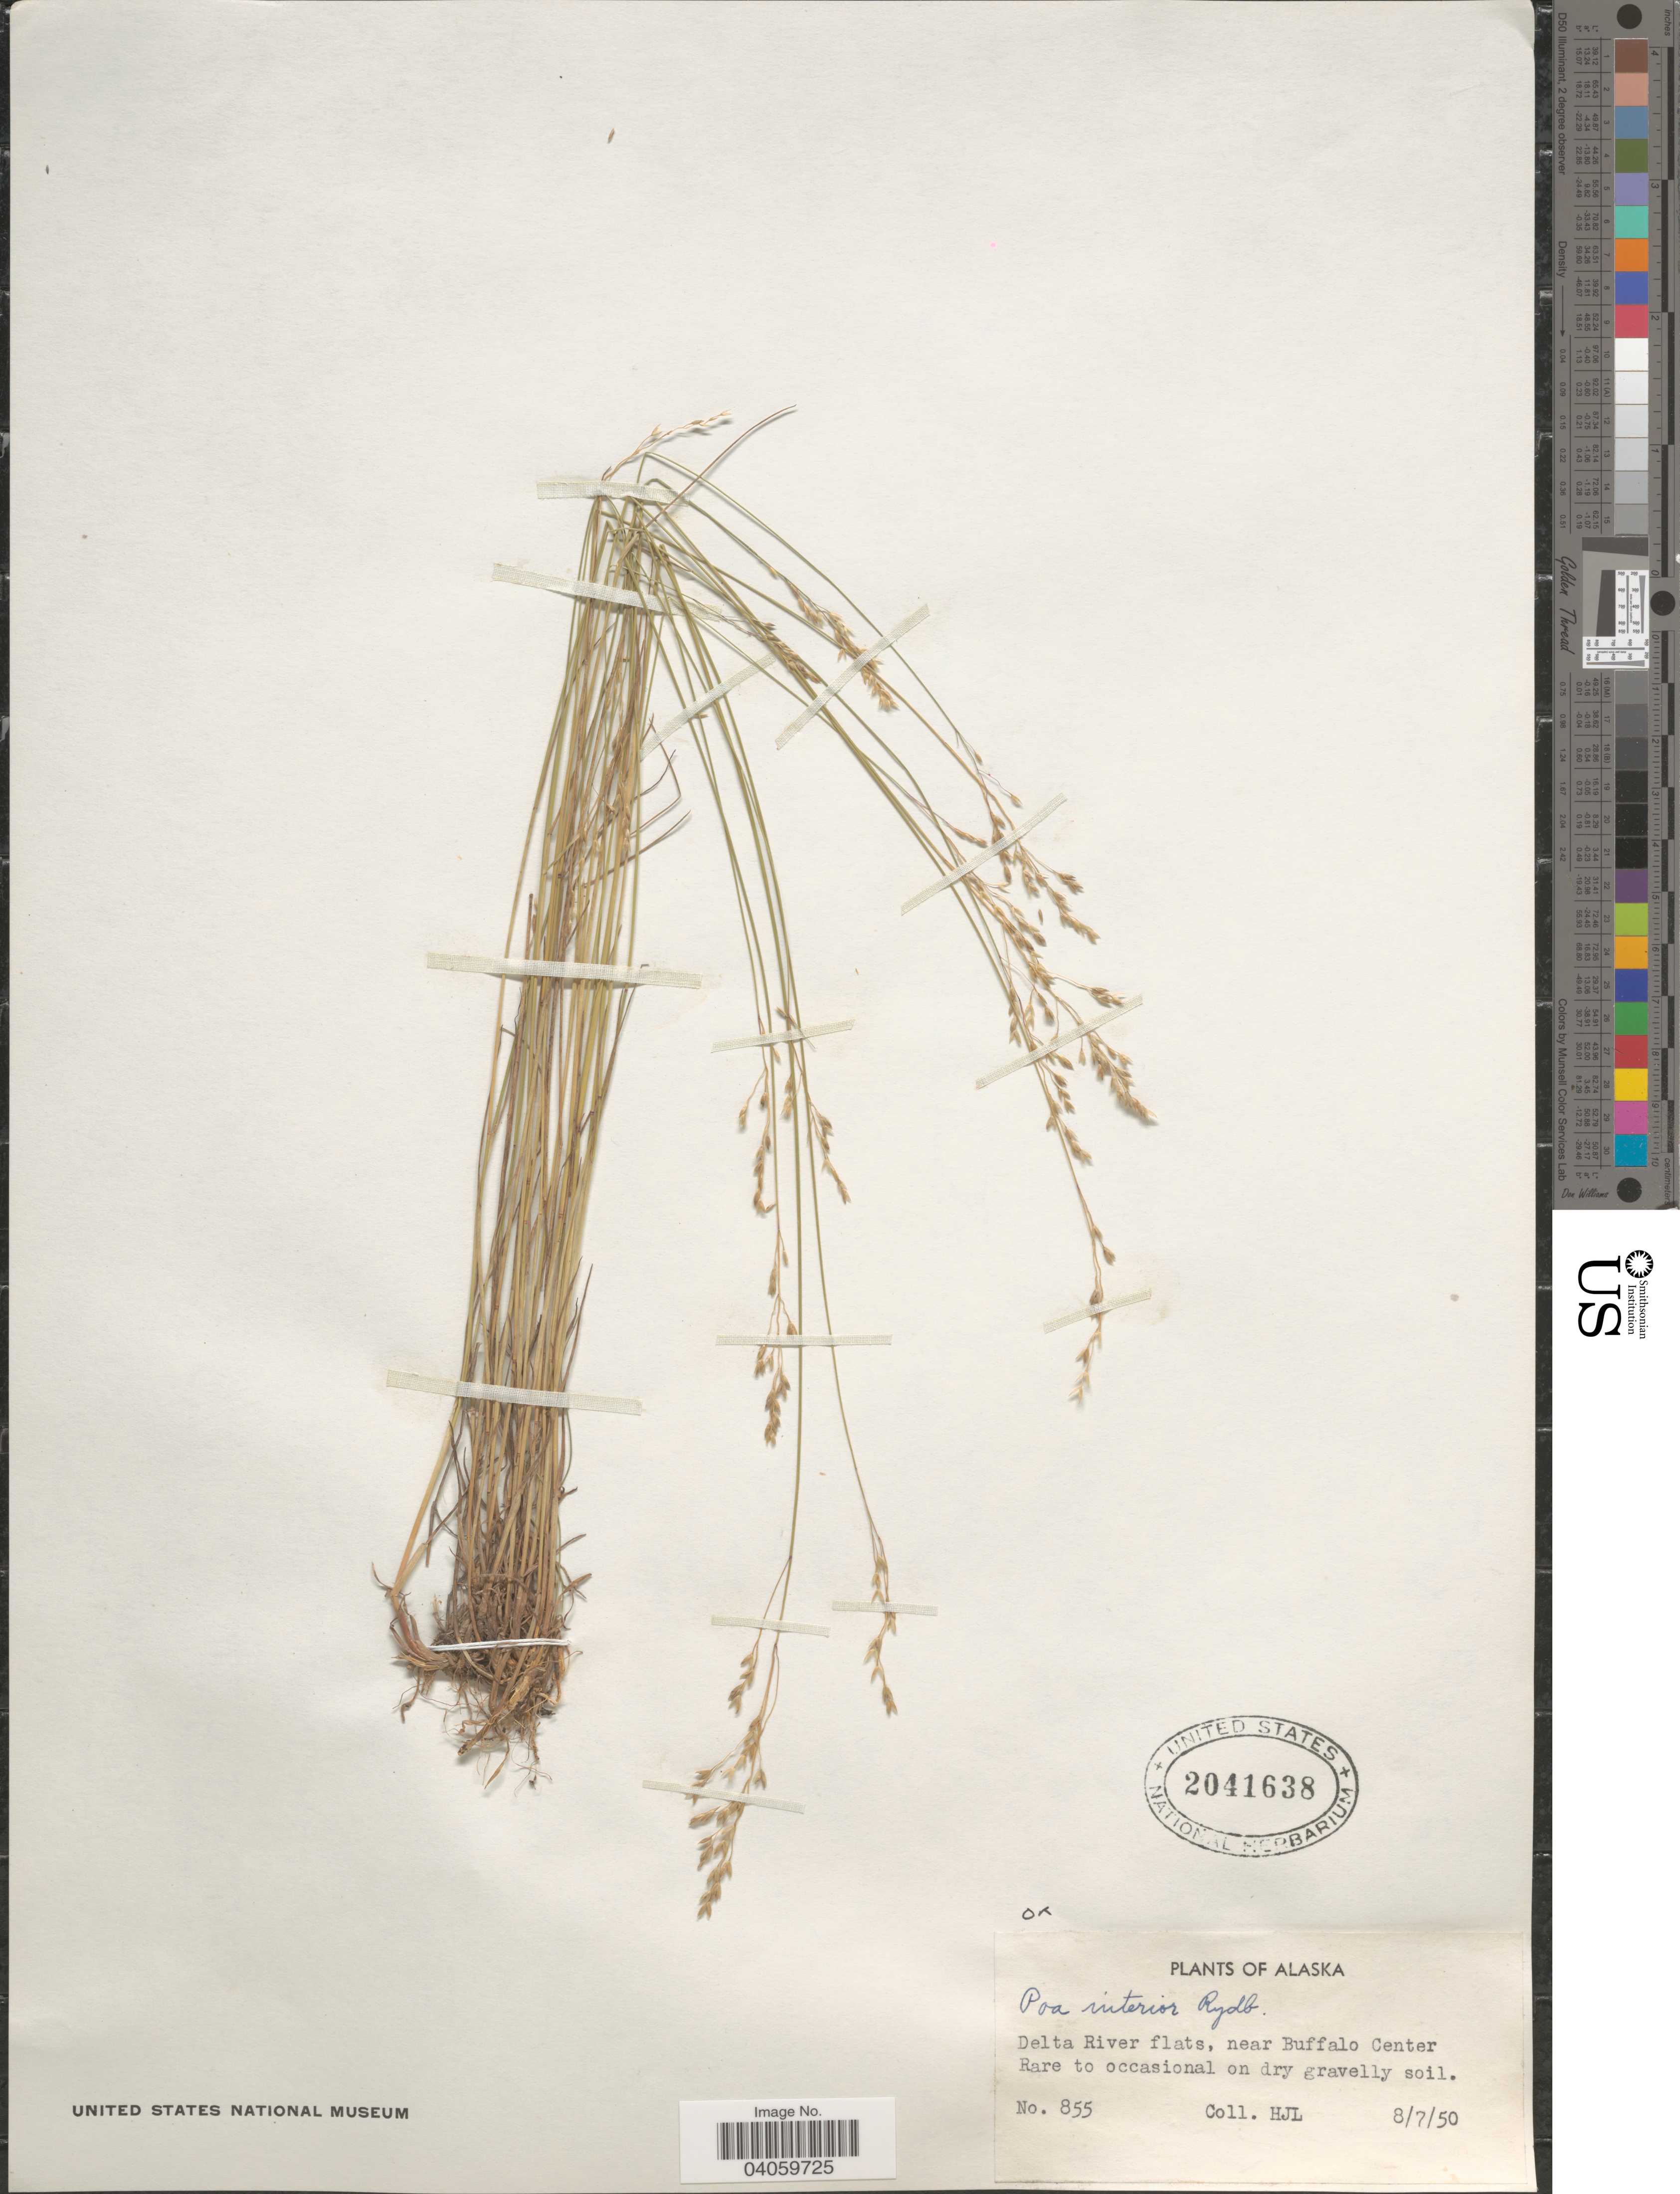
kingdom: Plantae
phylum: Tracheophyta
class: Liliopsida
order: Poales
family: Poaceae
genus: Poa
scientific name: Poa interior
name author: Rydb.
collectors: H. J. L.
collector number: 855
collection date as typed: Transcribed d/m/y: 7/8/50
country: United States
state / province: Alaska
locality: Delta River flats, near Buffalo Center Rare to occasional on dry gravelly soil.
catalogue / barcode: US 2041638